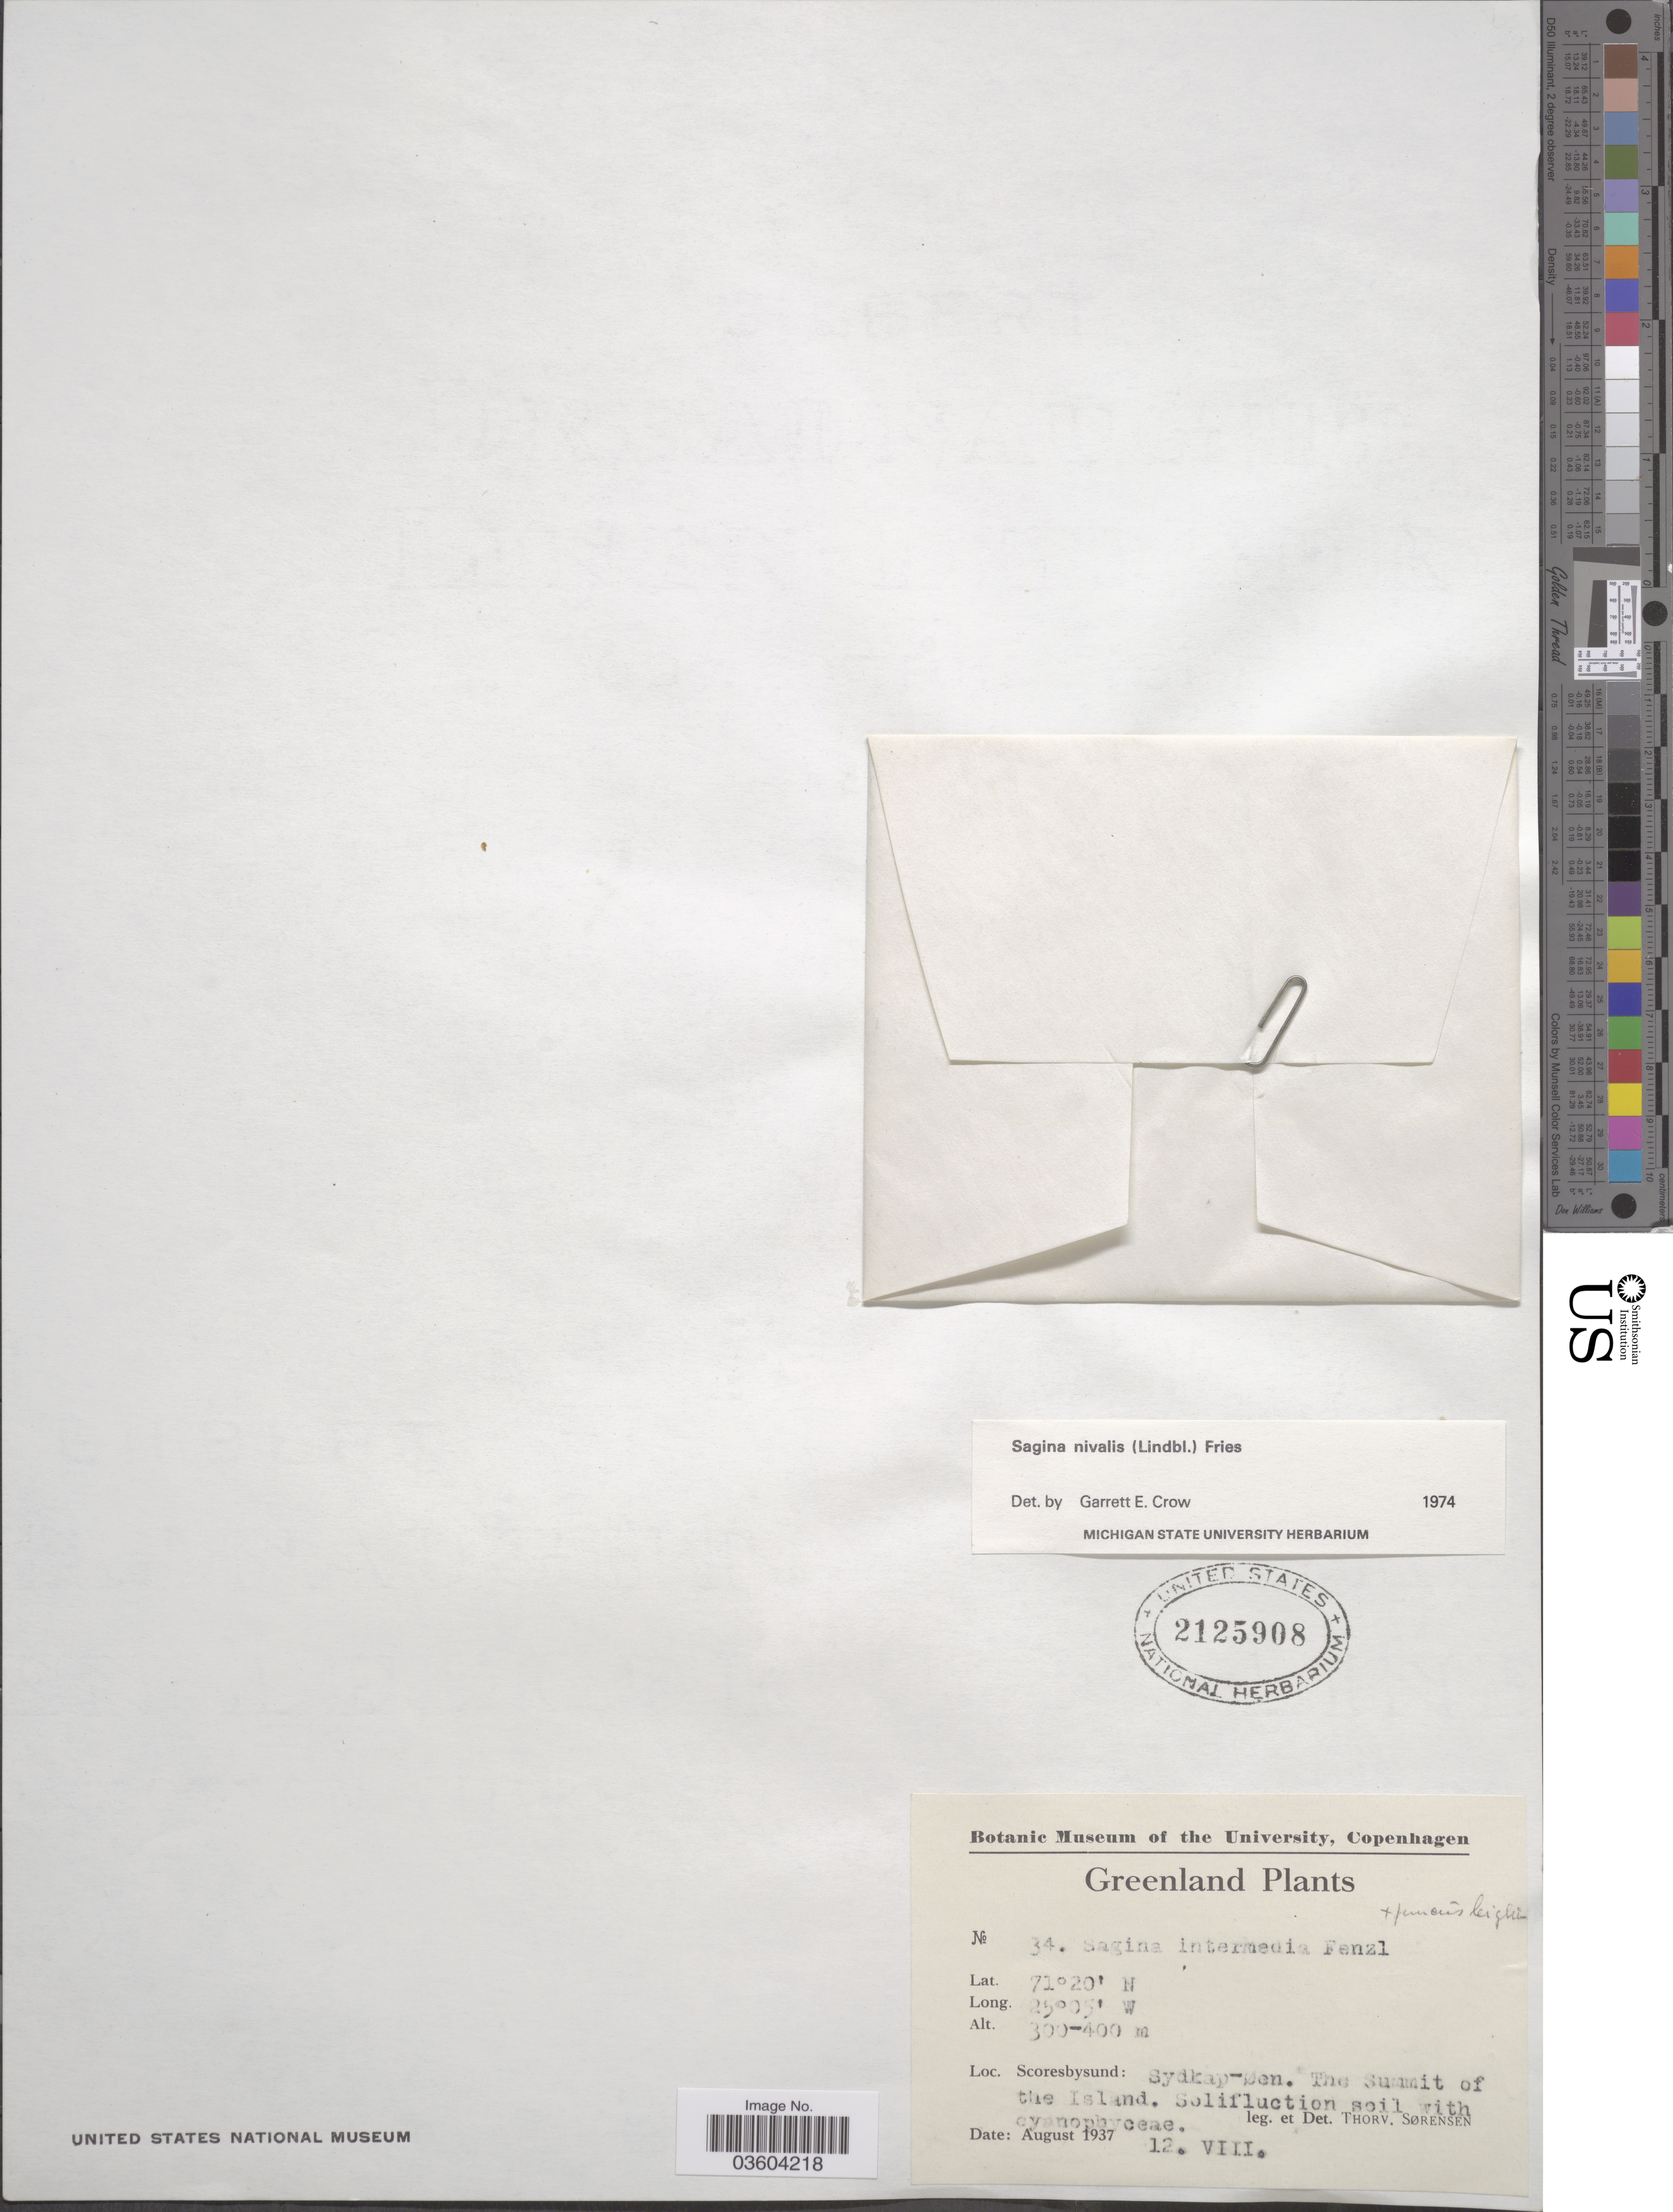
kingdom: Plantae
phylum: Tracheophyta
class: Magnoliopsida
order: Caryophyllales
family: Caryophyllaceae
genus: Sagina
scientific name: Sagina nivalis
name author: (Lindblom) Fr.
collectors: T. Sorensen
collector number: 34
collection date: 1937-08-12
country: Greenland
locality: Scoresbysund: Sydkap-øen. The Summit of the Island.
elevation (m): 300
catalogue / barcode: US 2125908